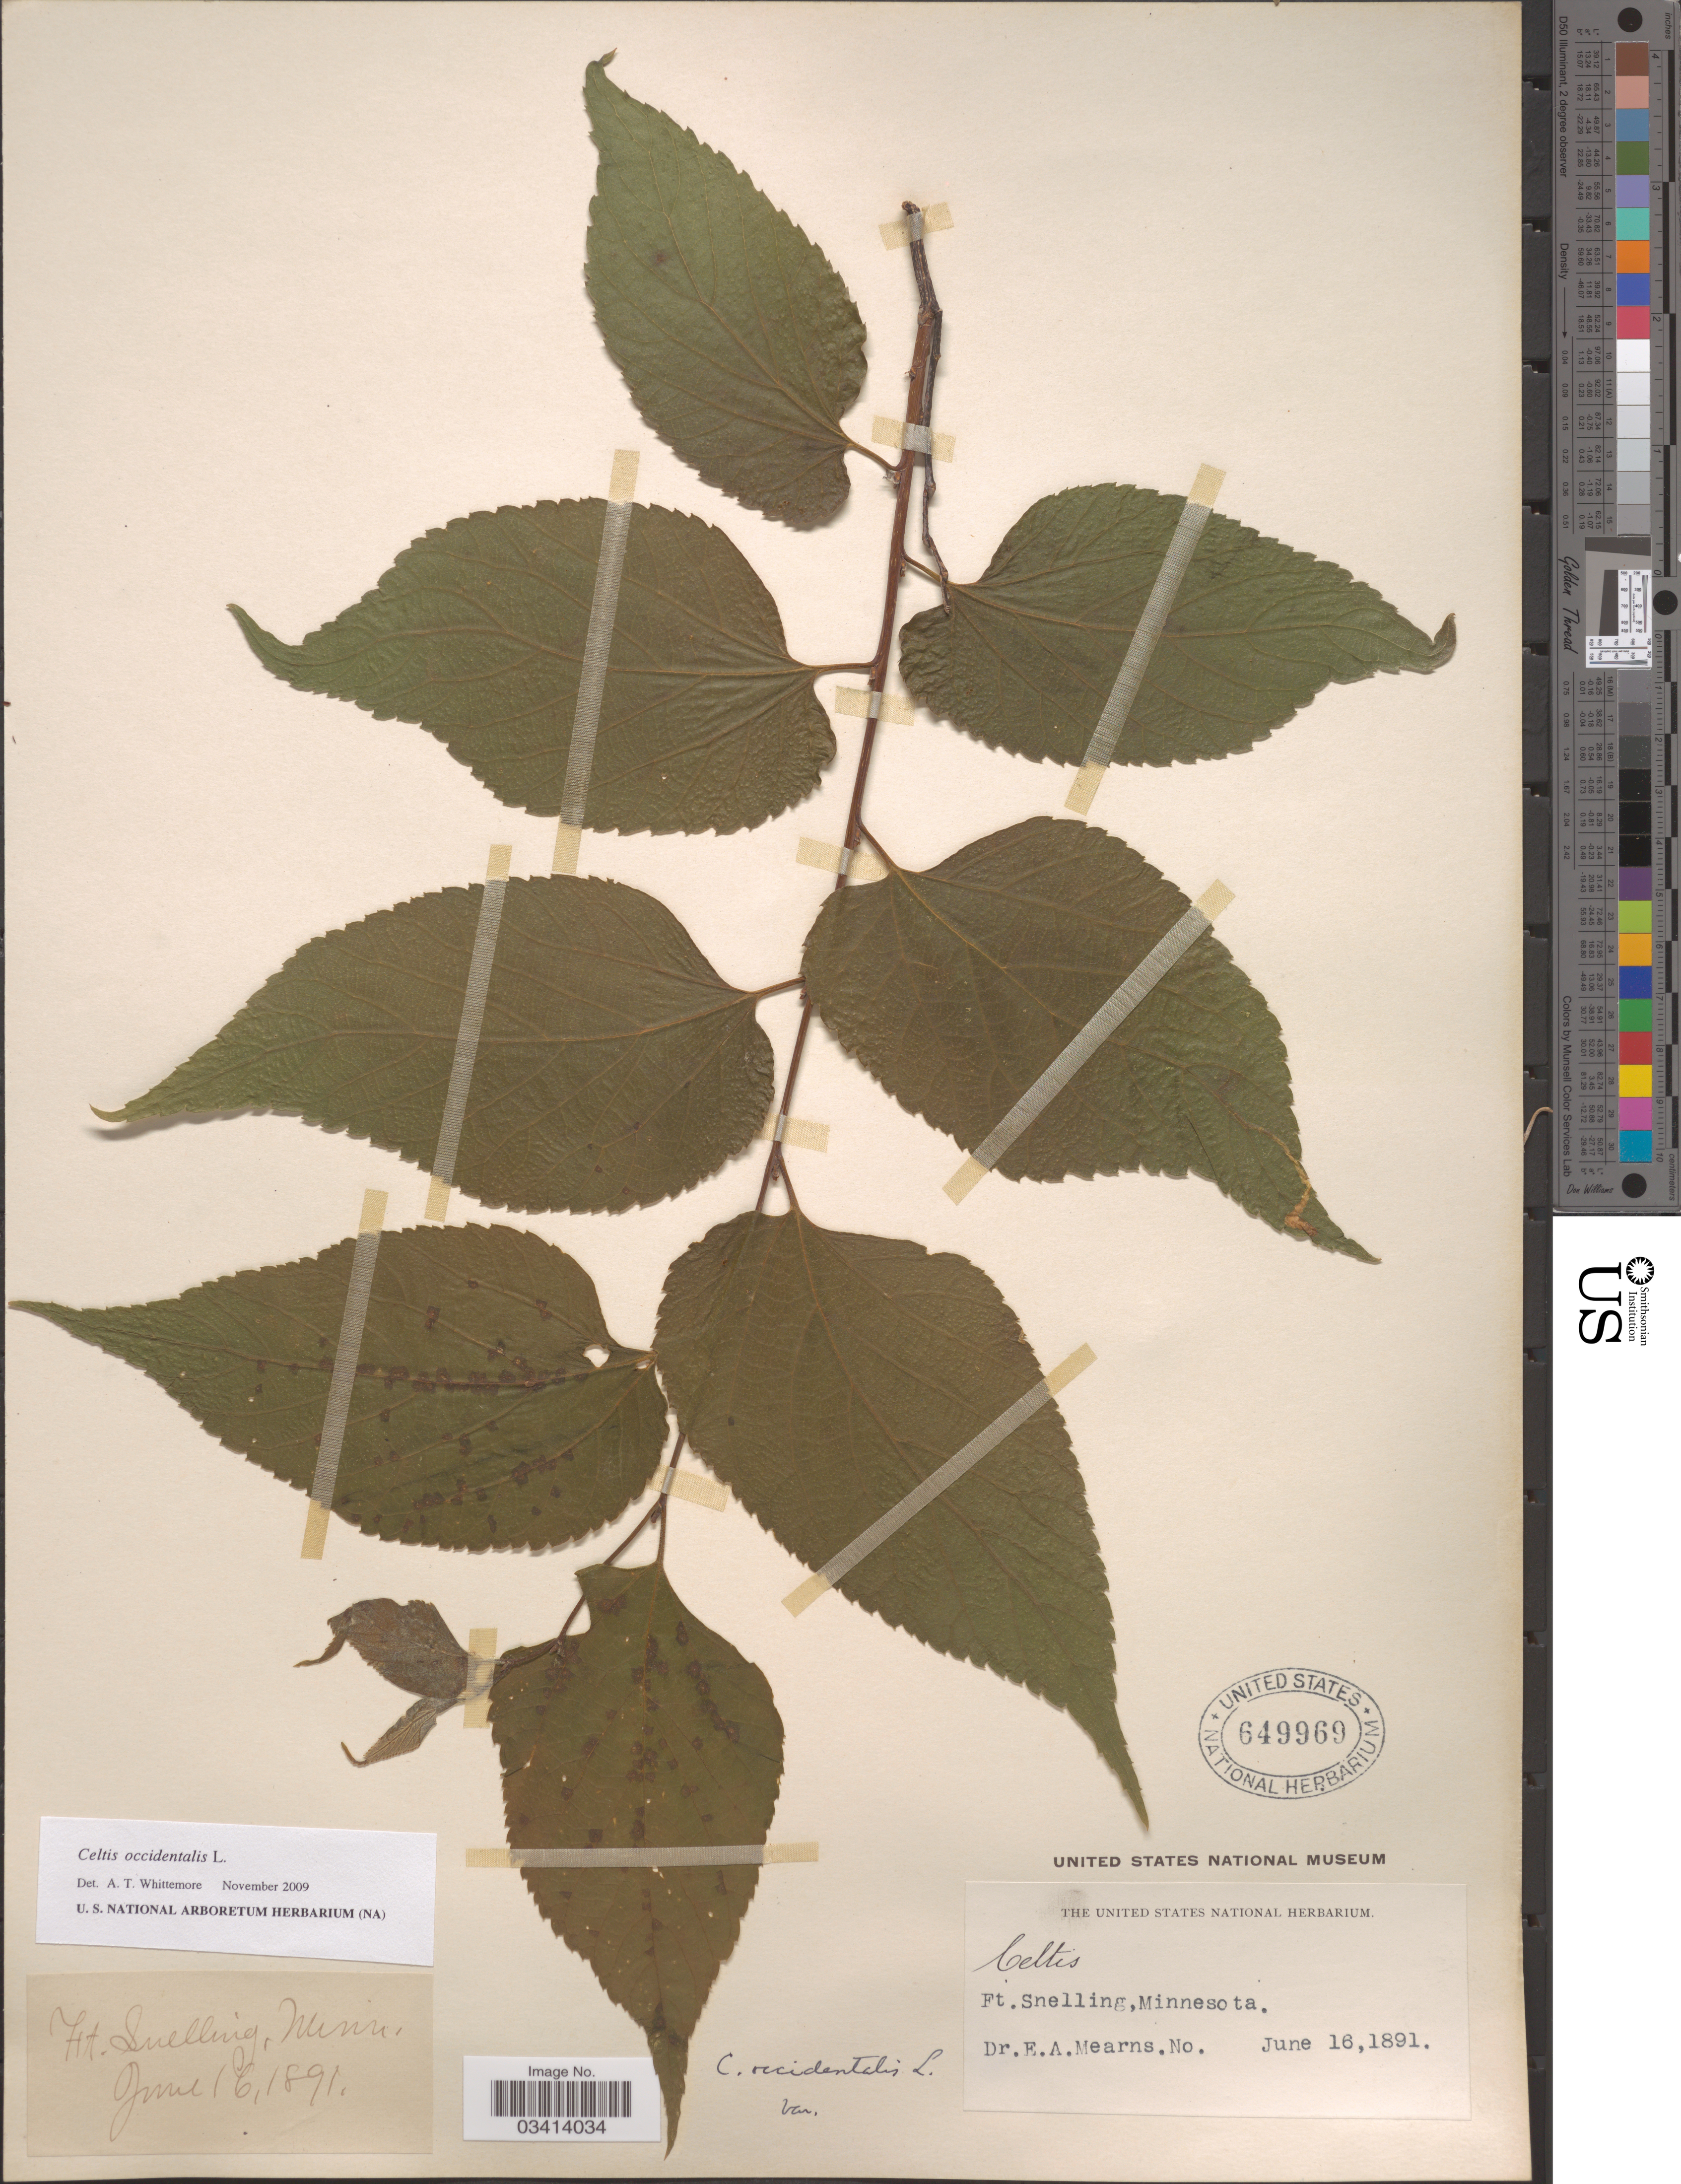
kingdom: Plantae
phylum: Tracheophyta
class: Magnoliopsida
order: Rosales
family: Cannabaceae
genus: Celtis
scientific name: Celtis occidentalis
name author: L.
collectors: E. A. Mearns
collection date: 1891-06-16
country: United States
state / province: Minnesota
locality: Ft. Snelling.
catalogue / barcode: US 649969